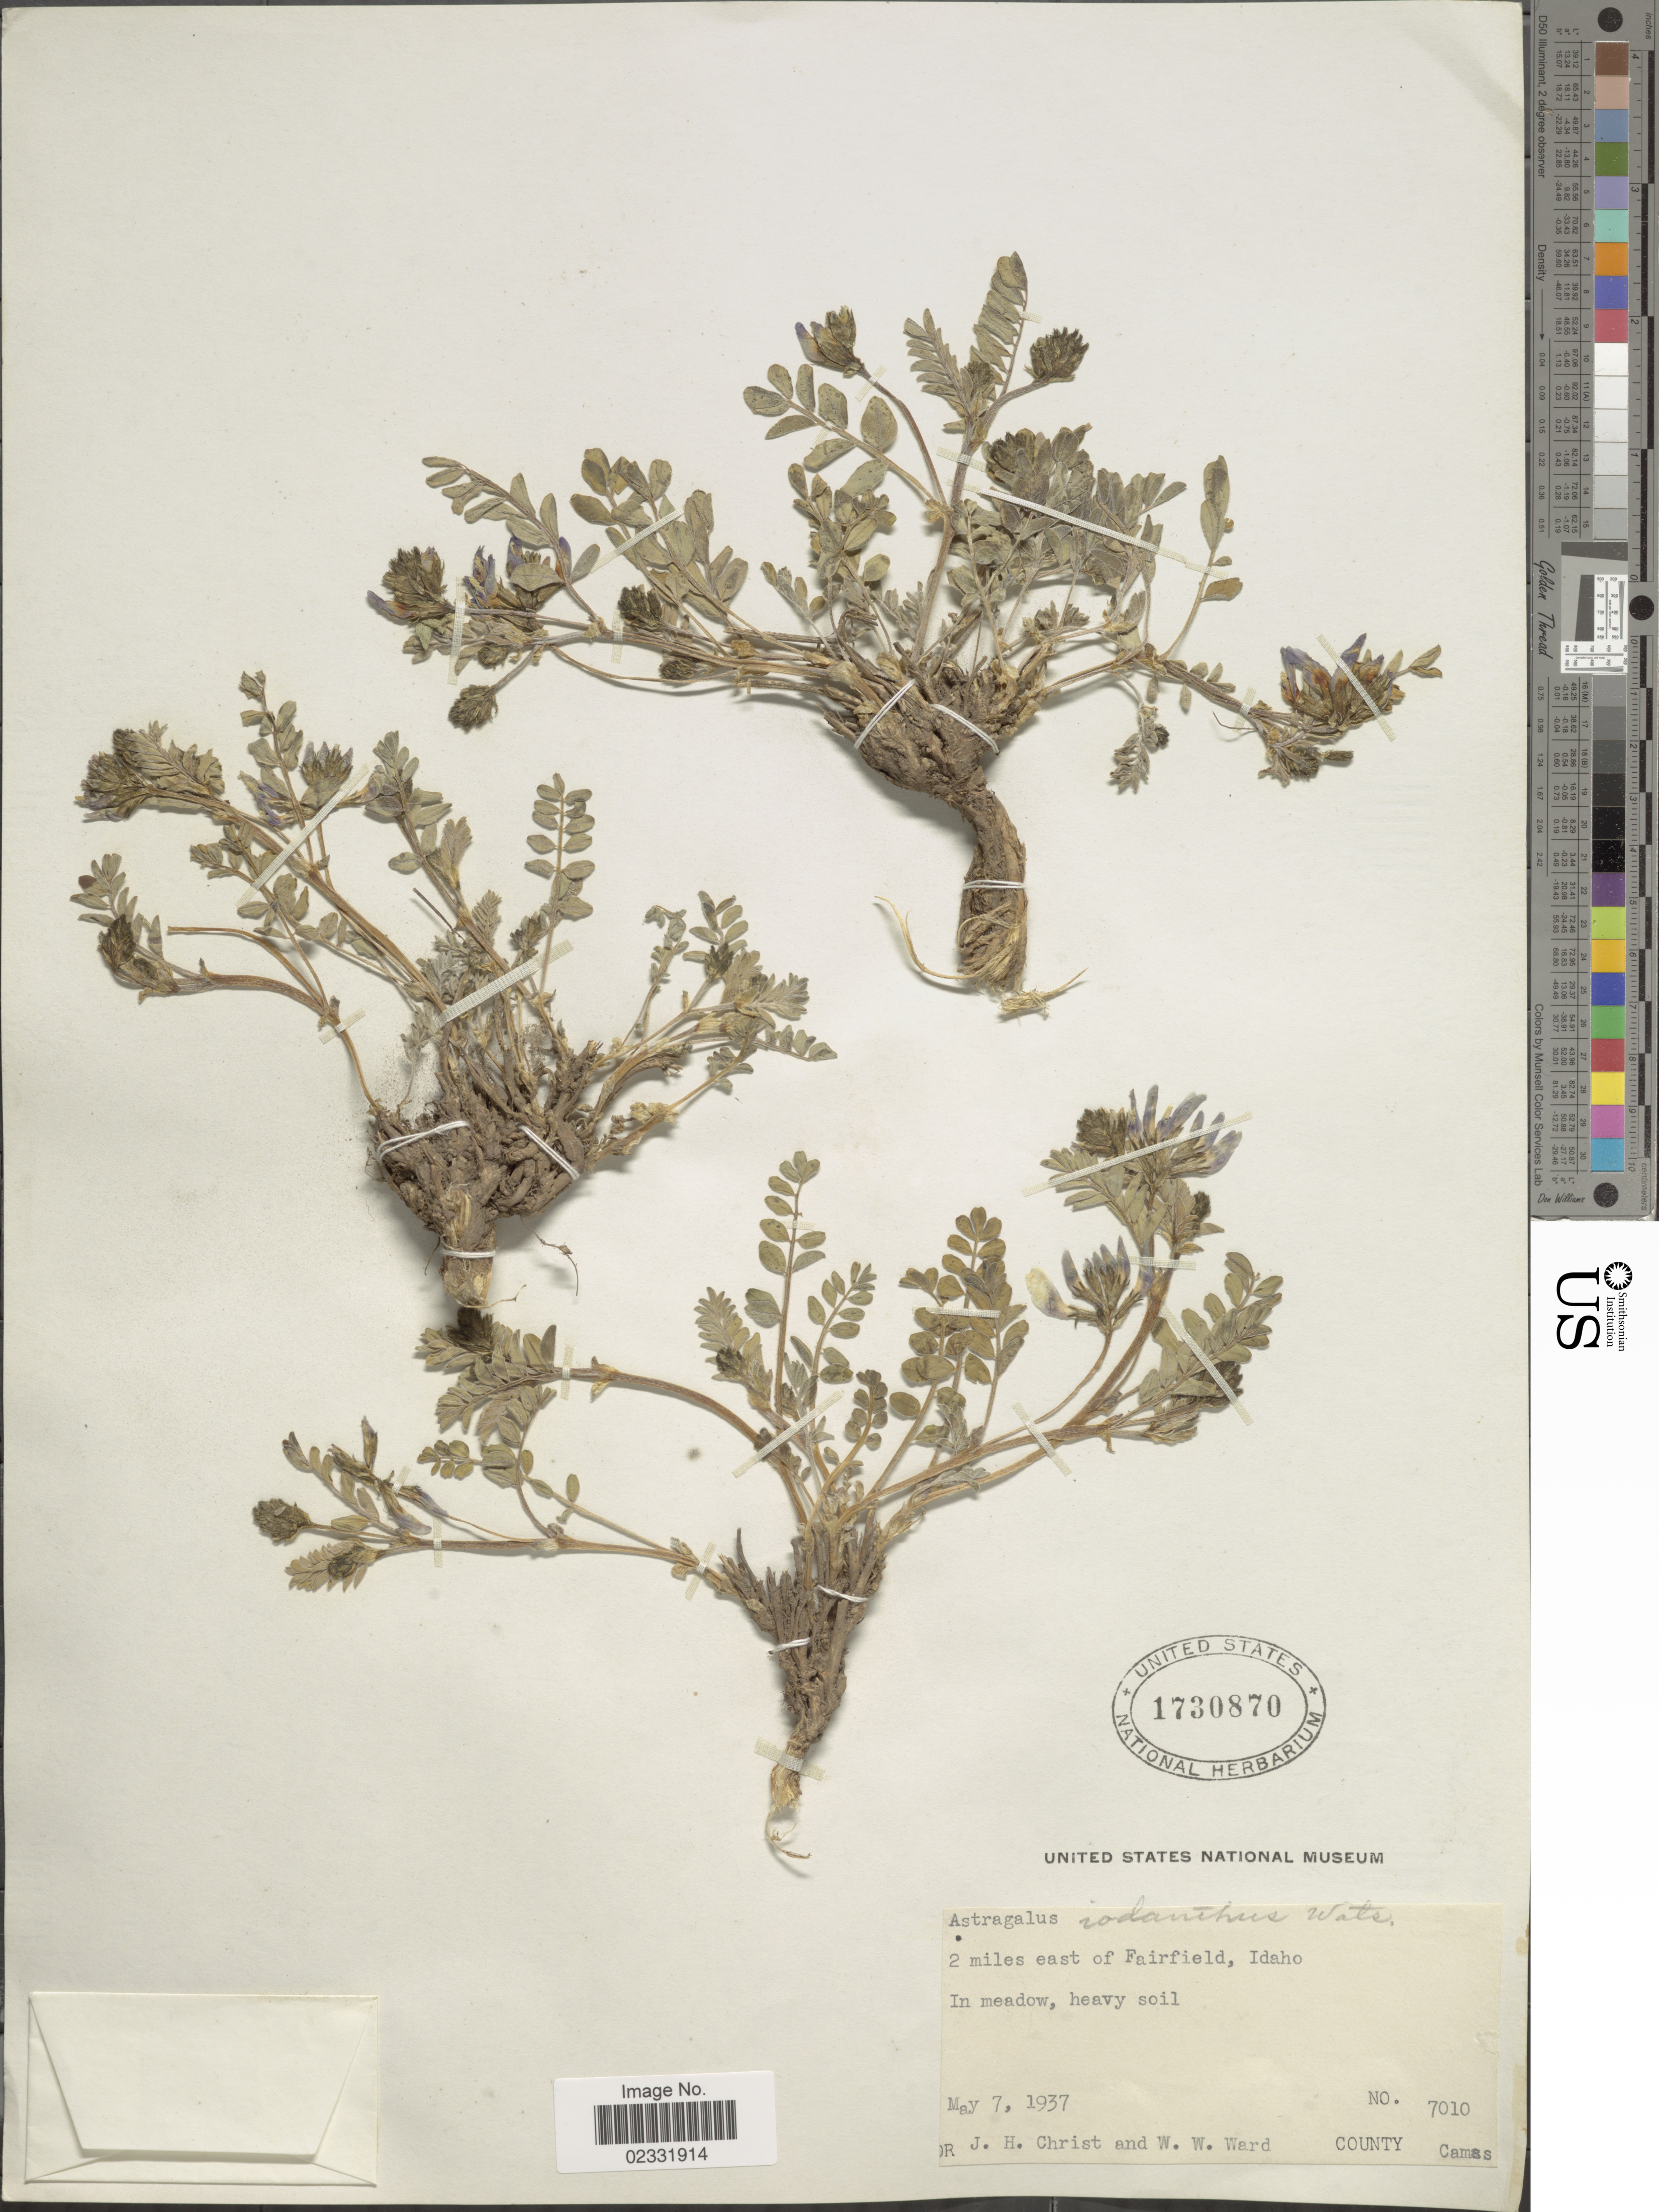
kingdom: Plantae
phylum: Tracheophyta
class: Magnoliopsida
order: Fabales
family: Fabaceae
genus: Astragalus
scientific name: Astragalus iodanthus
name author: S. Watson in C. King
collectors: J. H. Christ & W. Ward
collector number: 7010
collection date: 1937-05-07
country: United States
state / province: Idaho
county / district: Camas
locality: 2 miles E of Fairfield.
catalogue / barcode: US 1730870